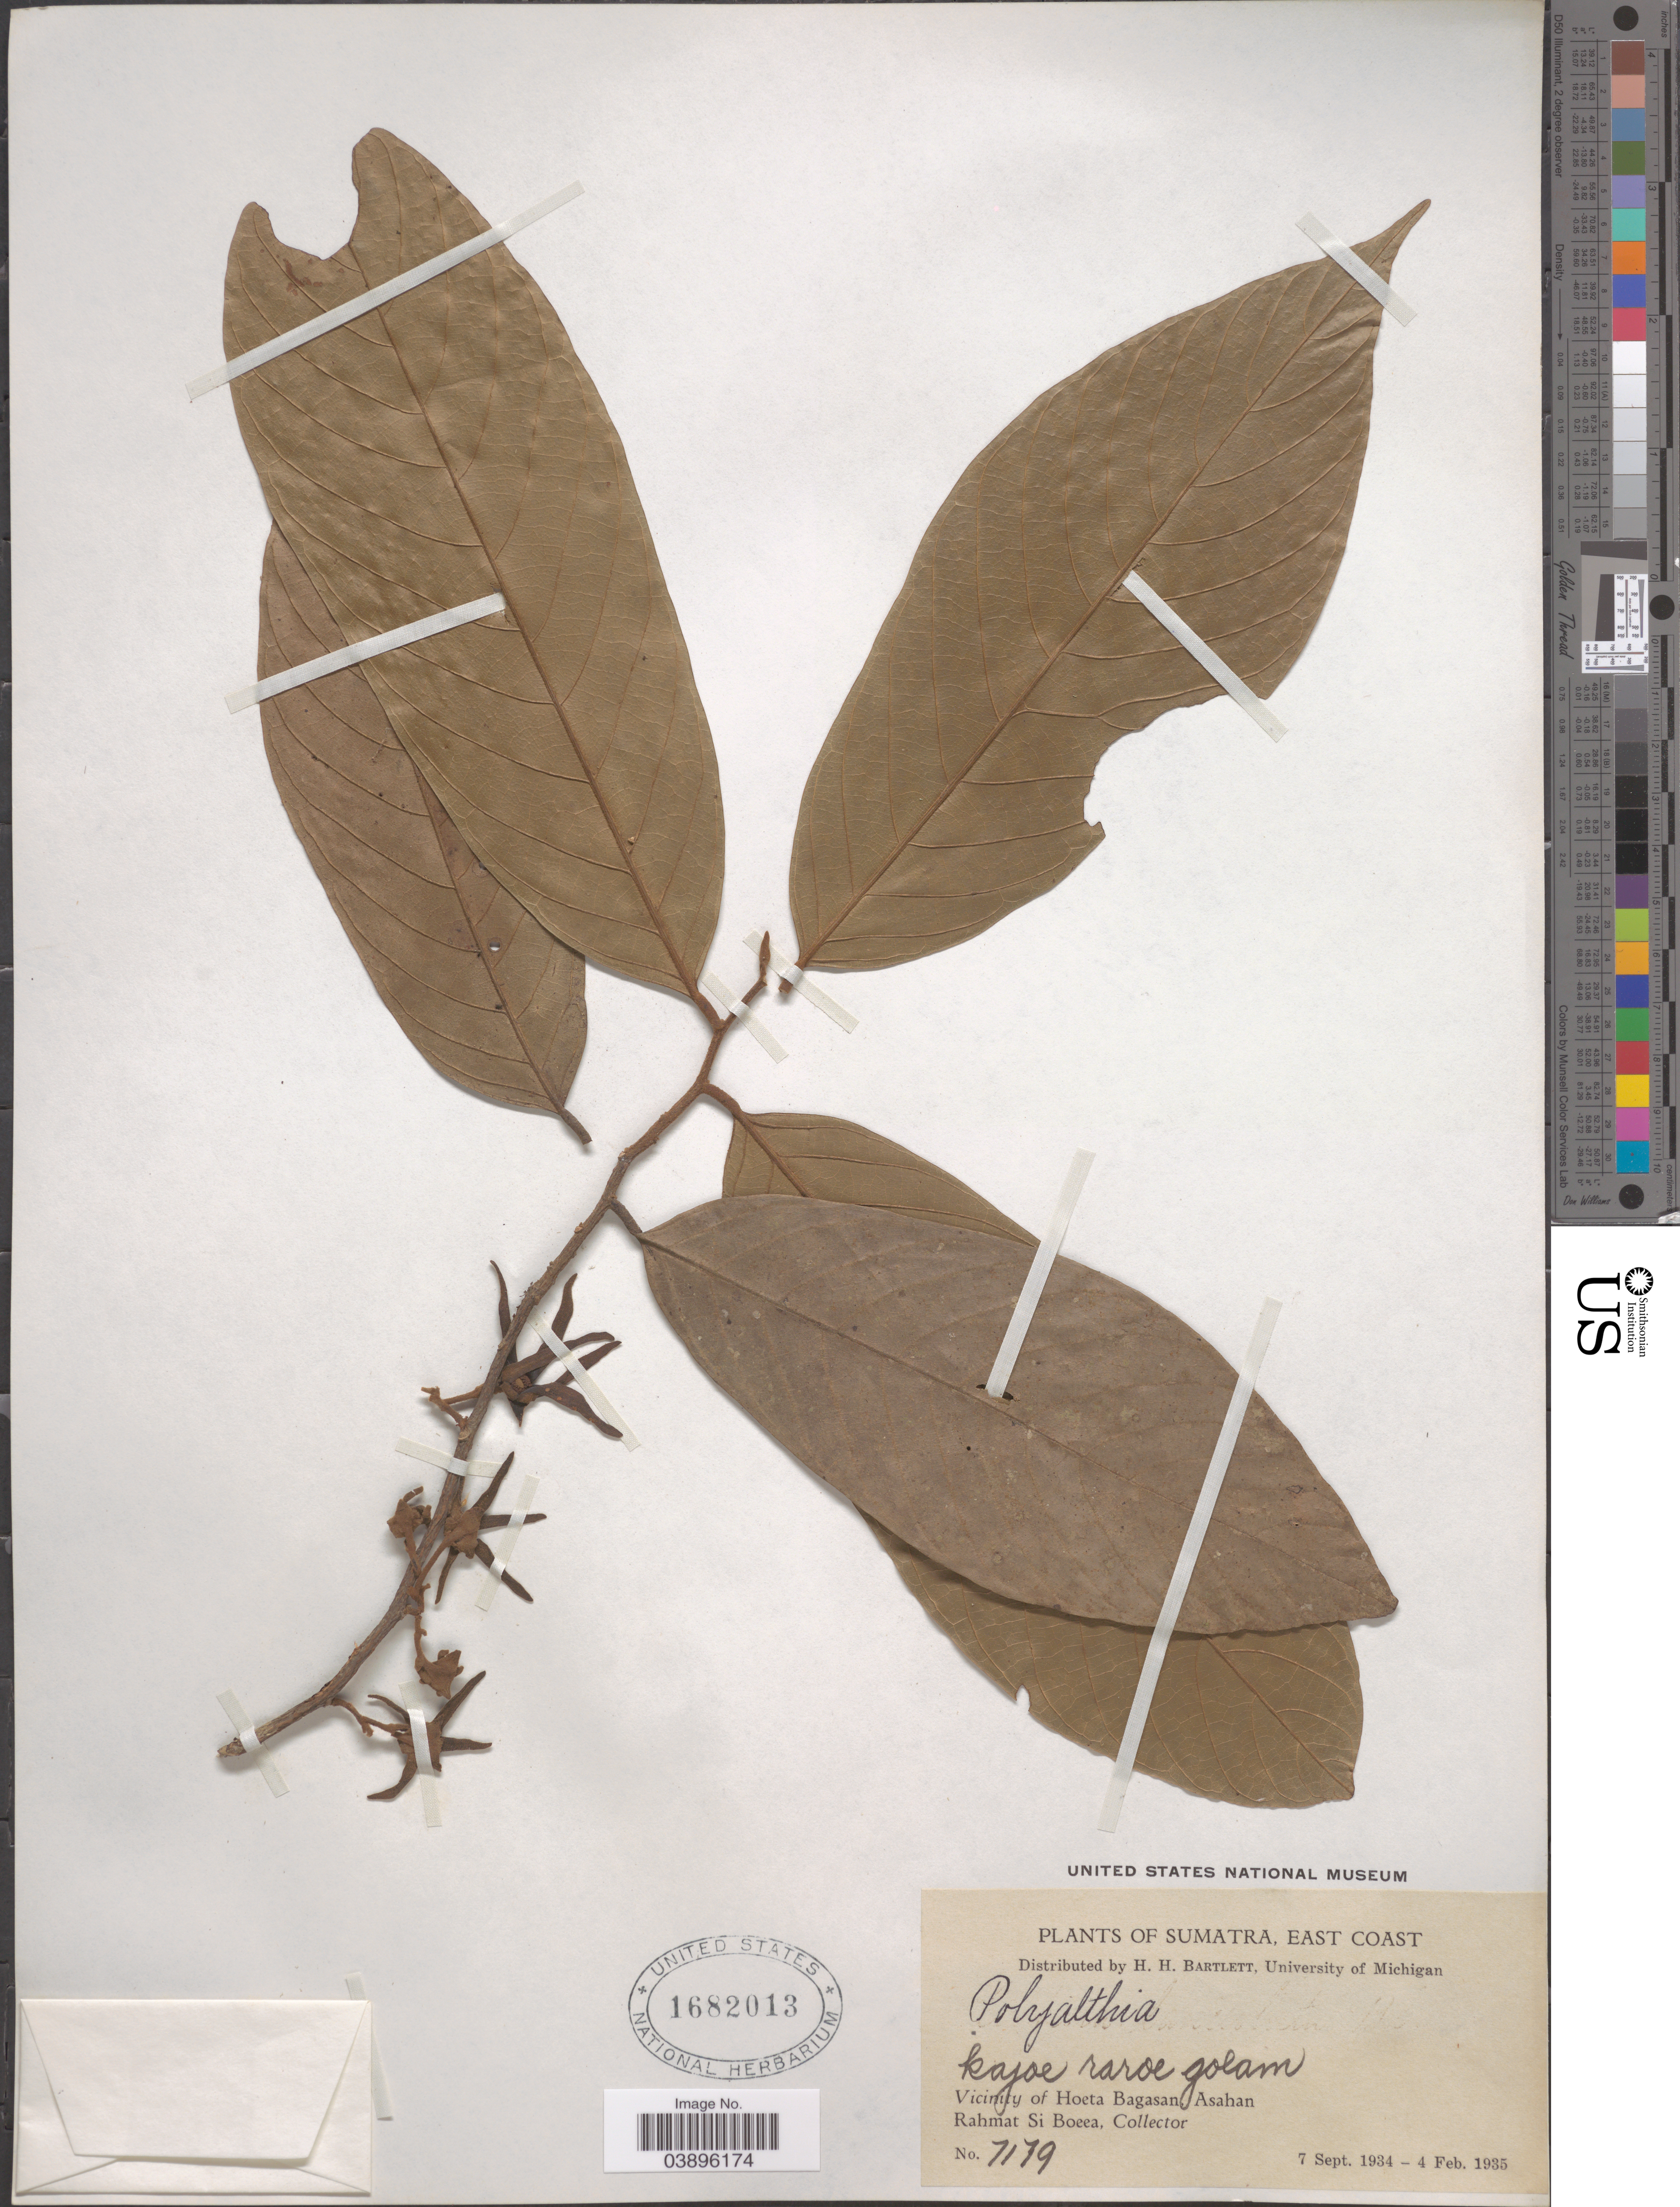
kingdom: Plantae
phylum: Tracheophyta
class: Magnoliopsida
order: Magnoliales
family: Annonaceae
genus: Polyalthia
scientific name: Polyalthia sp.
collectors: Rahmat Si Boeea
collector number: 7179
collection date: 1934-09-07/1935-02-04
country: Indonesia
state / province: Sumatra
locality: East Coast. Vicinity of Hoeta Bagasan, Asahan.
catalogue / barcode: US 1682013